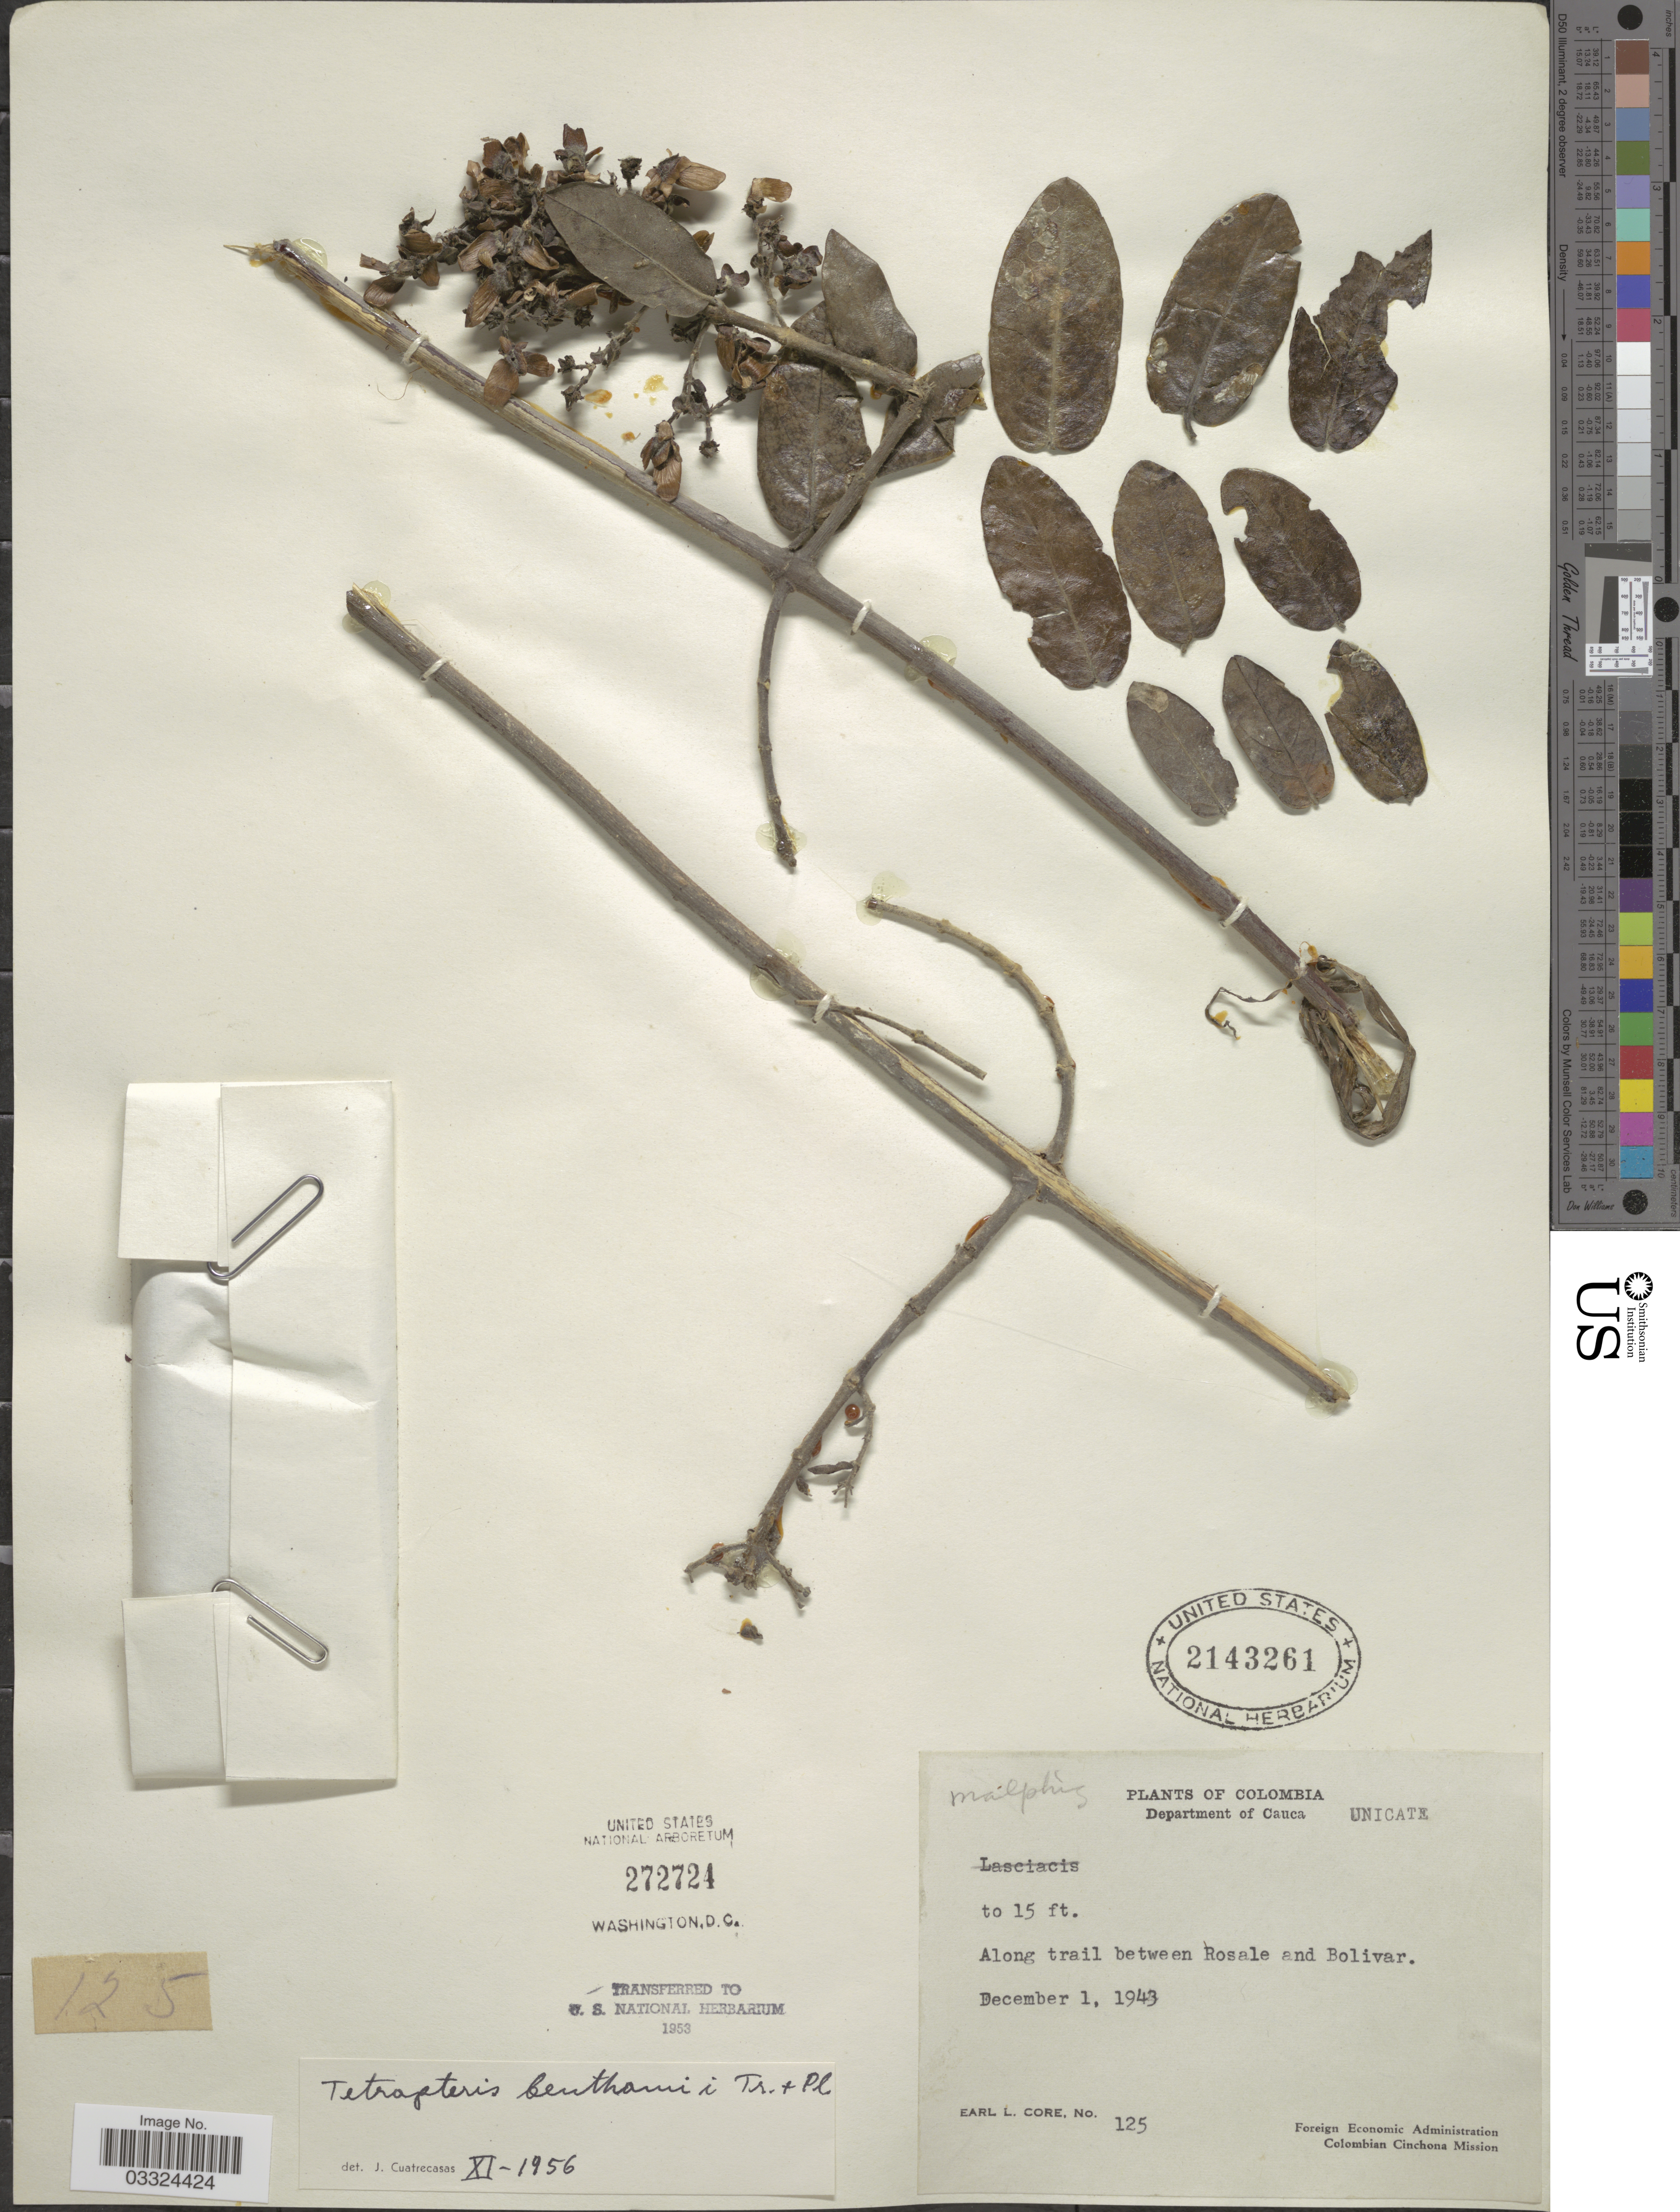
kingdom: Plantae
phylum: Tracheophyta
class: Magnoliopsida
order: Malpighiales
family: Malpighiaceae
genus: Tetrapterys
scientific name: Tetrapterys benthamii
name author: Triana & Planch.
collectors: E. L. Core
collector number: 125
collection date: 1943-12-01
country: Colombia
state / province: Cauca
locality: Department of Cauca. Along trail between Rosale and Bolivar.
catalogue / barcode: US 2143261